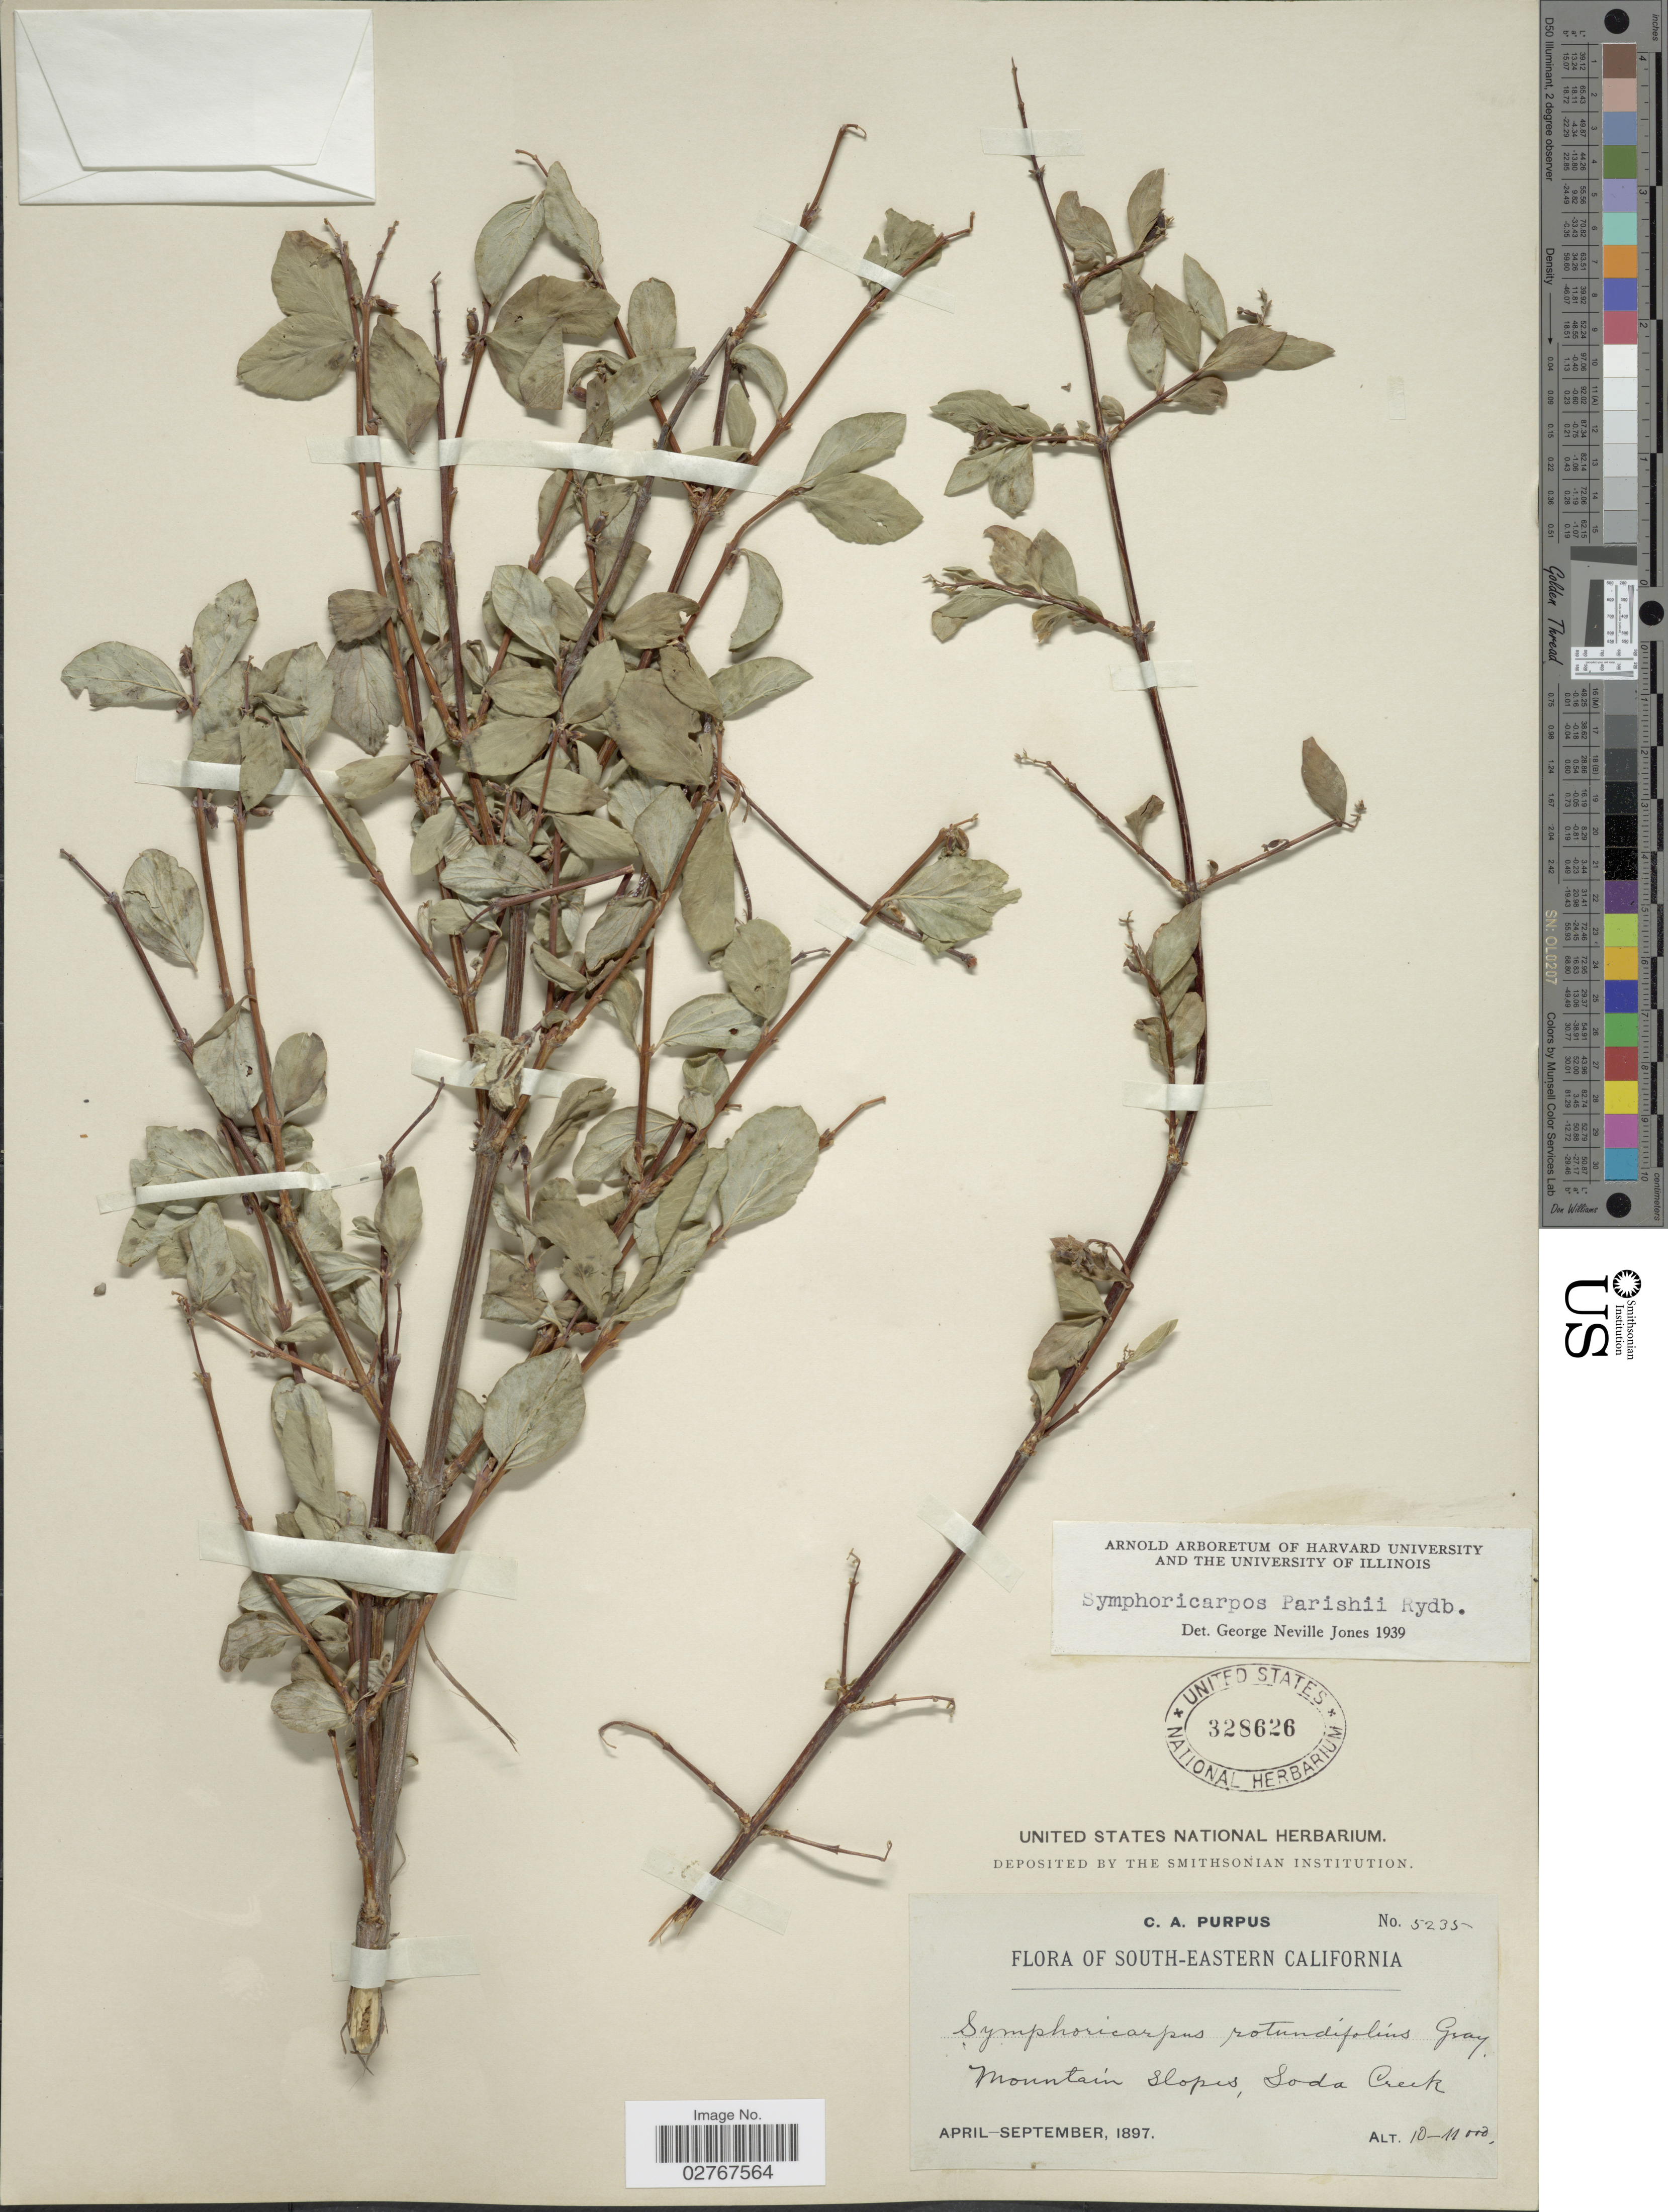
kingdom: Plantae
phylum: Tracheophyta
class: Magnoliopsida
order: Dipsacales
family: Caprifoliaceae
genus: Symphoricarpos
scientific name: Symphoricarpos parishii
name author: Rydb.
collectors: C. A. Purpus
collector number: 5235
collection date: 1897-04/1897-09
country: United States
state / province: California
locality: South-Eastern California, Mountain slopes, Soda Creek.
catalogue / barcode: US 328626